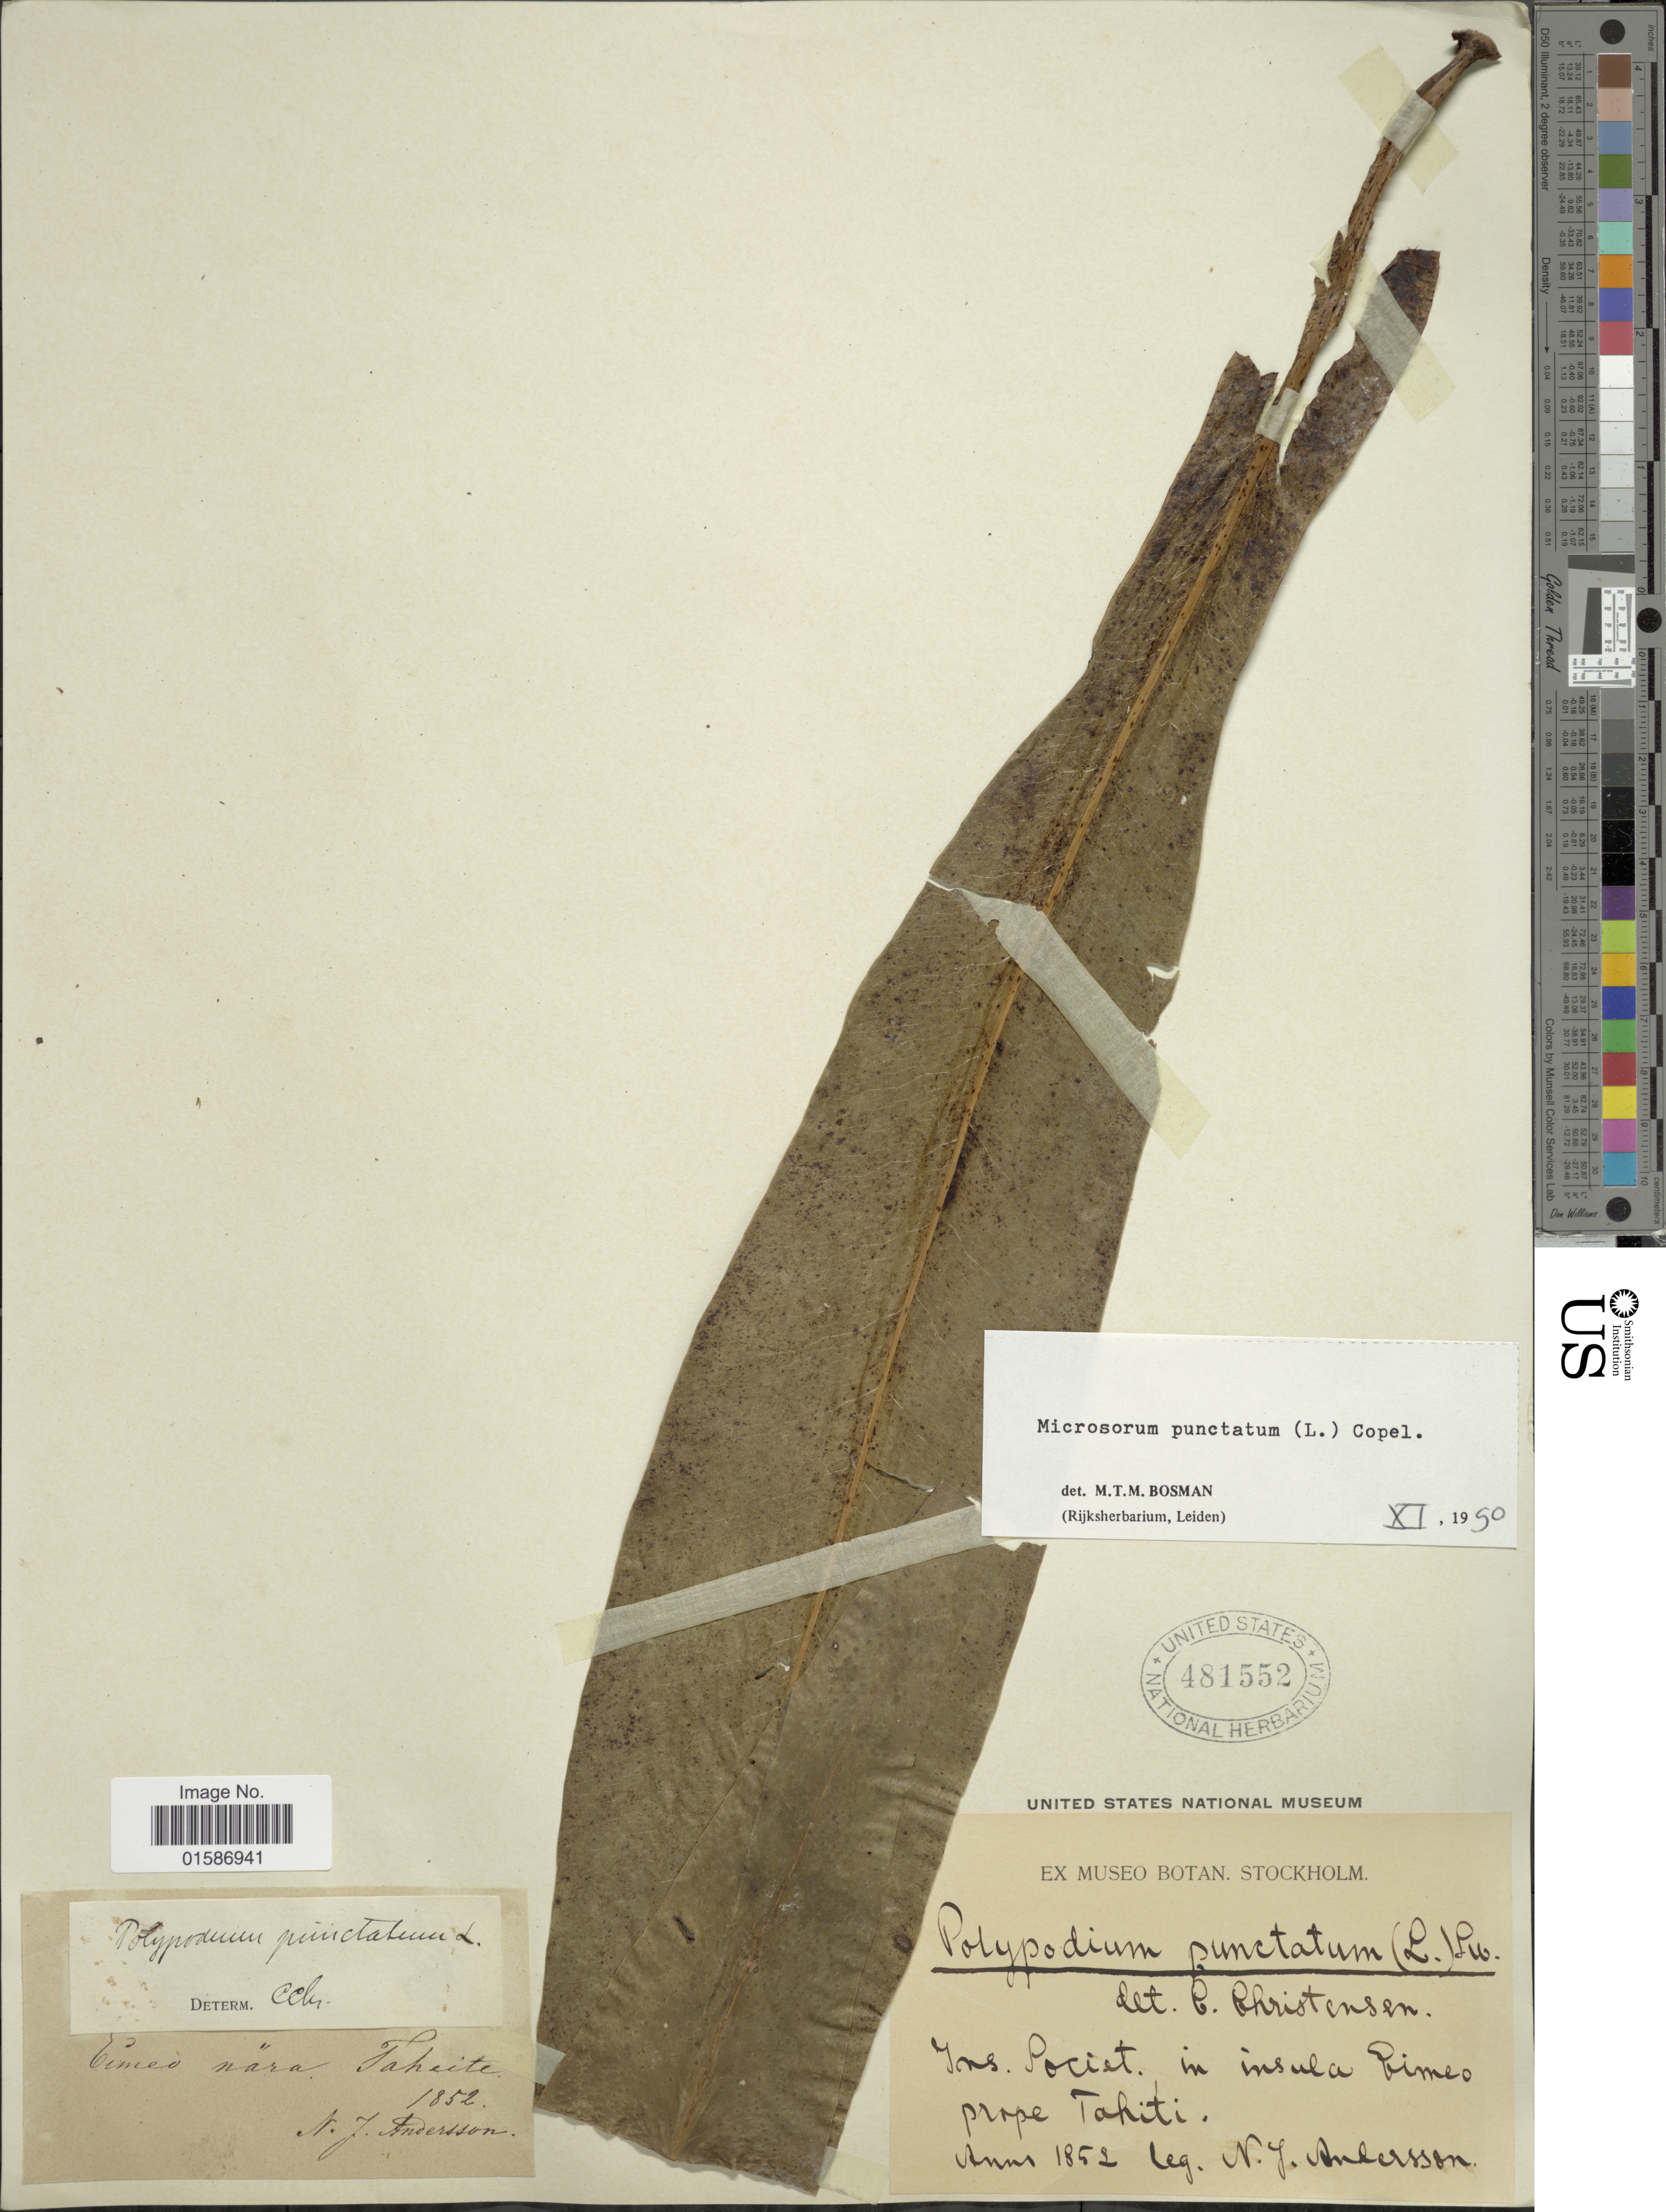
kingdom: Plantae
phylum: Tracheophyta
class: Polypodiopsida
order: Polypodiales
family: Polypodiaceae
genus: Microsorum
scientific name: Microsorum punctatum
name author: (L.) Copel.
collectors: N. J. Anderson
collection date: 1852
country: French Polynesia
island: Tahiti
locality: Ins Societ in insula bimeo prope Tahiti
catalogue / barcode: US 481552